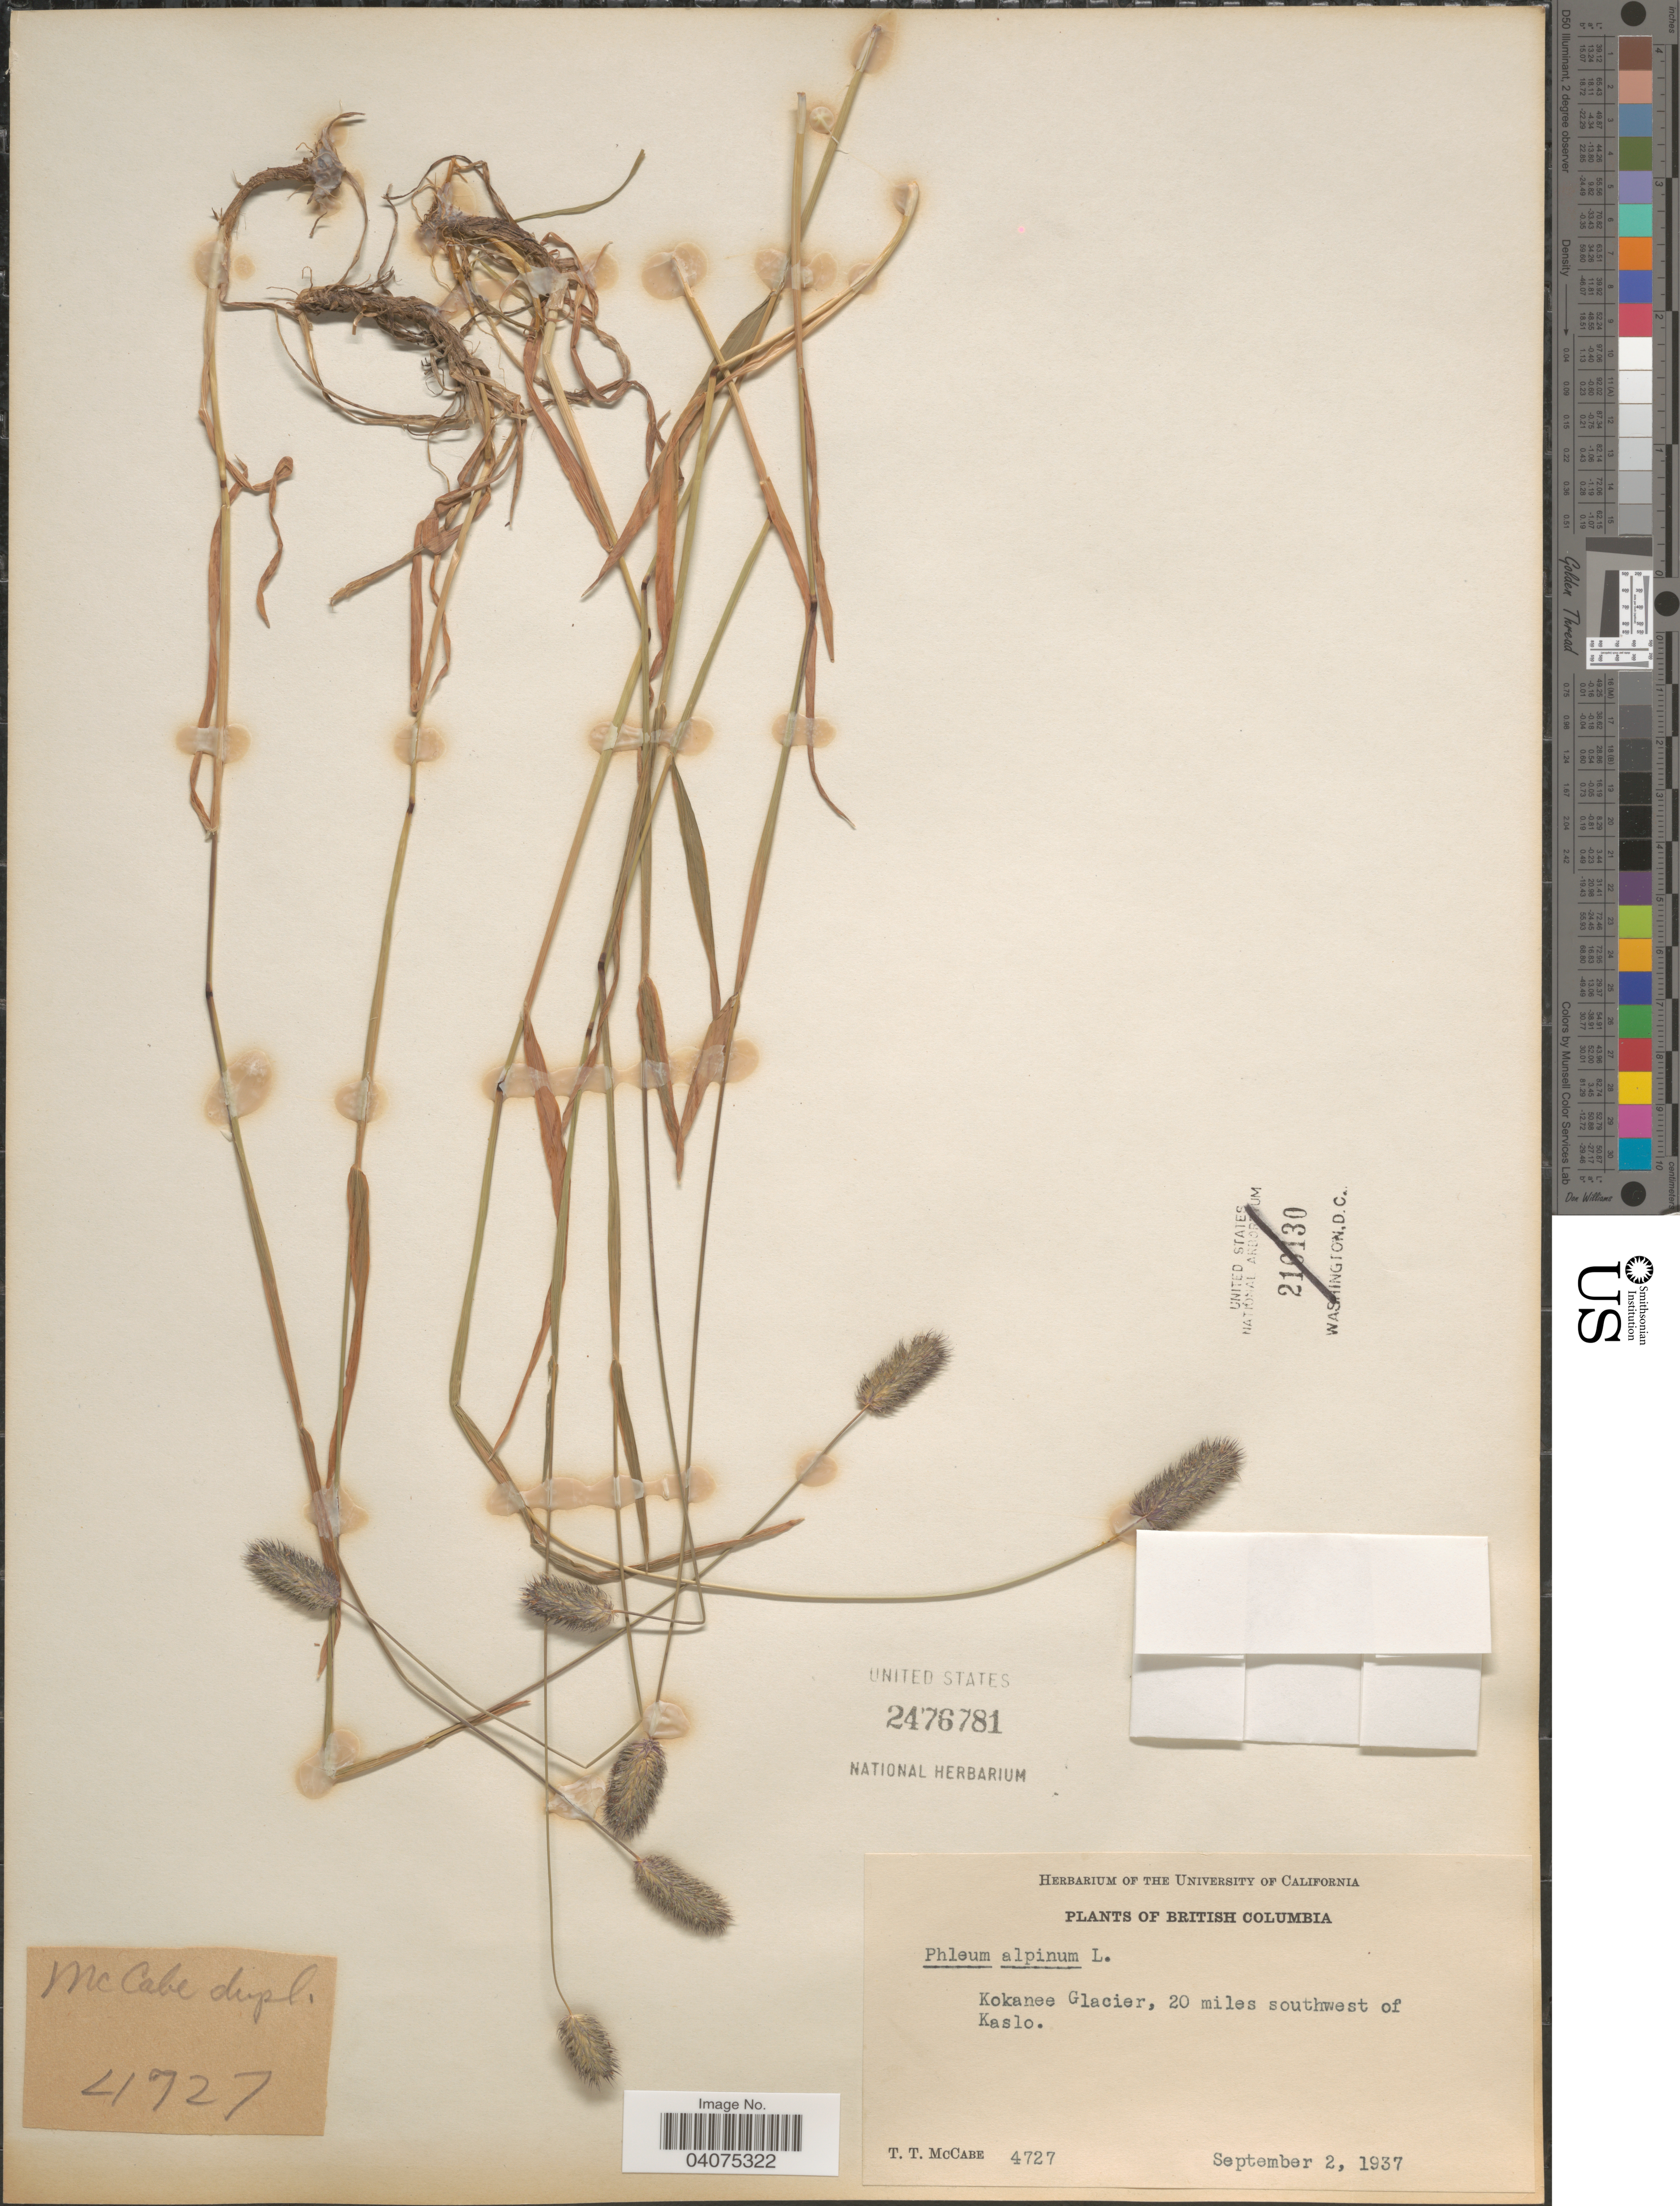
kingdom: Plantae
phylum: Tracheophyta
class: Liliopsida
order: Poales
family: Poaceae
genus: Phleum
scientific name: Phleum alpinum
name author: L.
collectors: T. McCabe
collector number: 4727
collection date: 1937-09-02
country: Canada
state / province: British Columbia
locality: Kokanee Glacier, 20 miles southwest of Kaslo.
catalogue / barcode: US 2476781